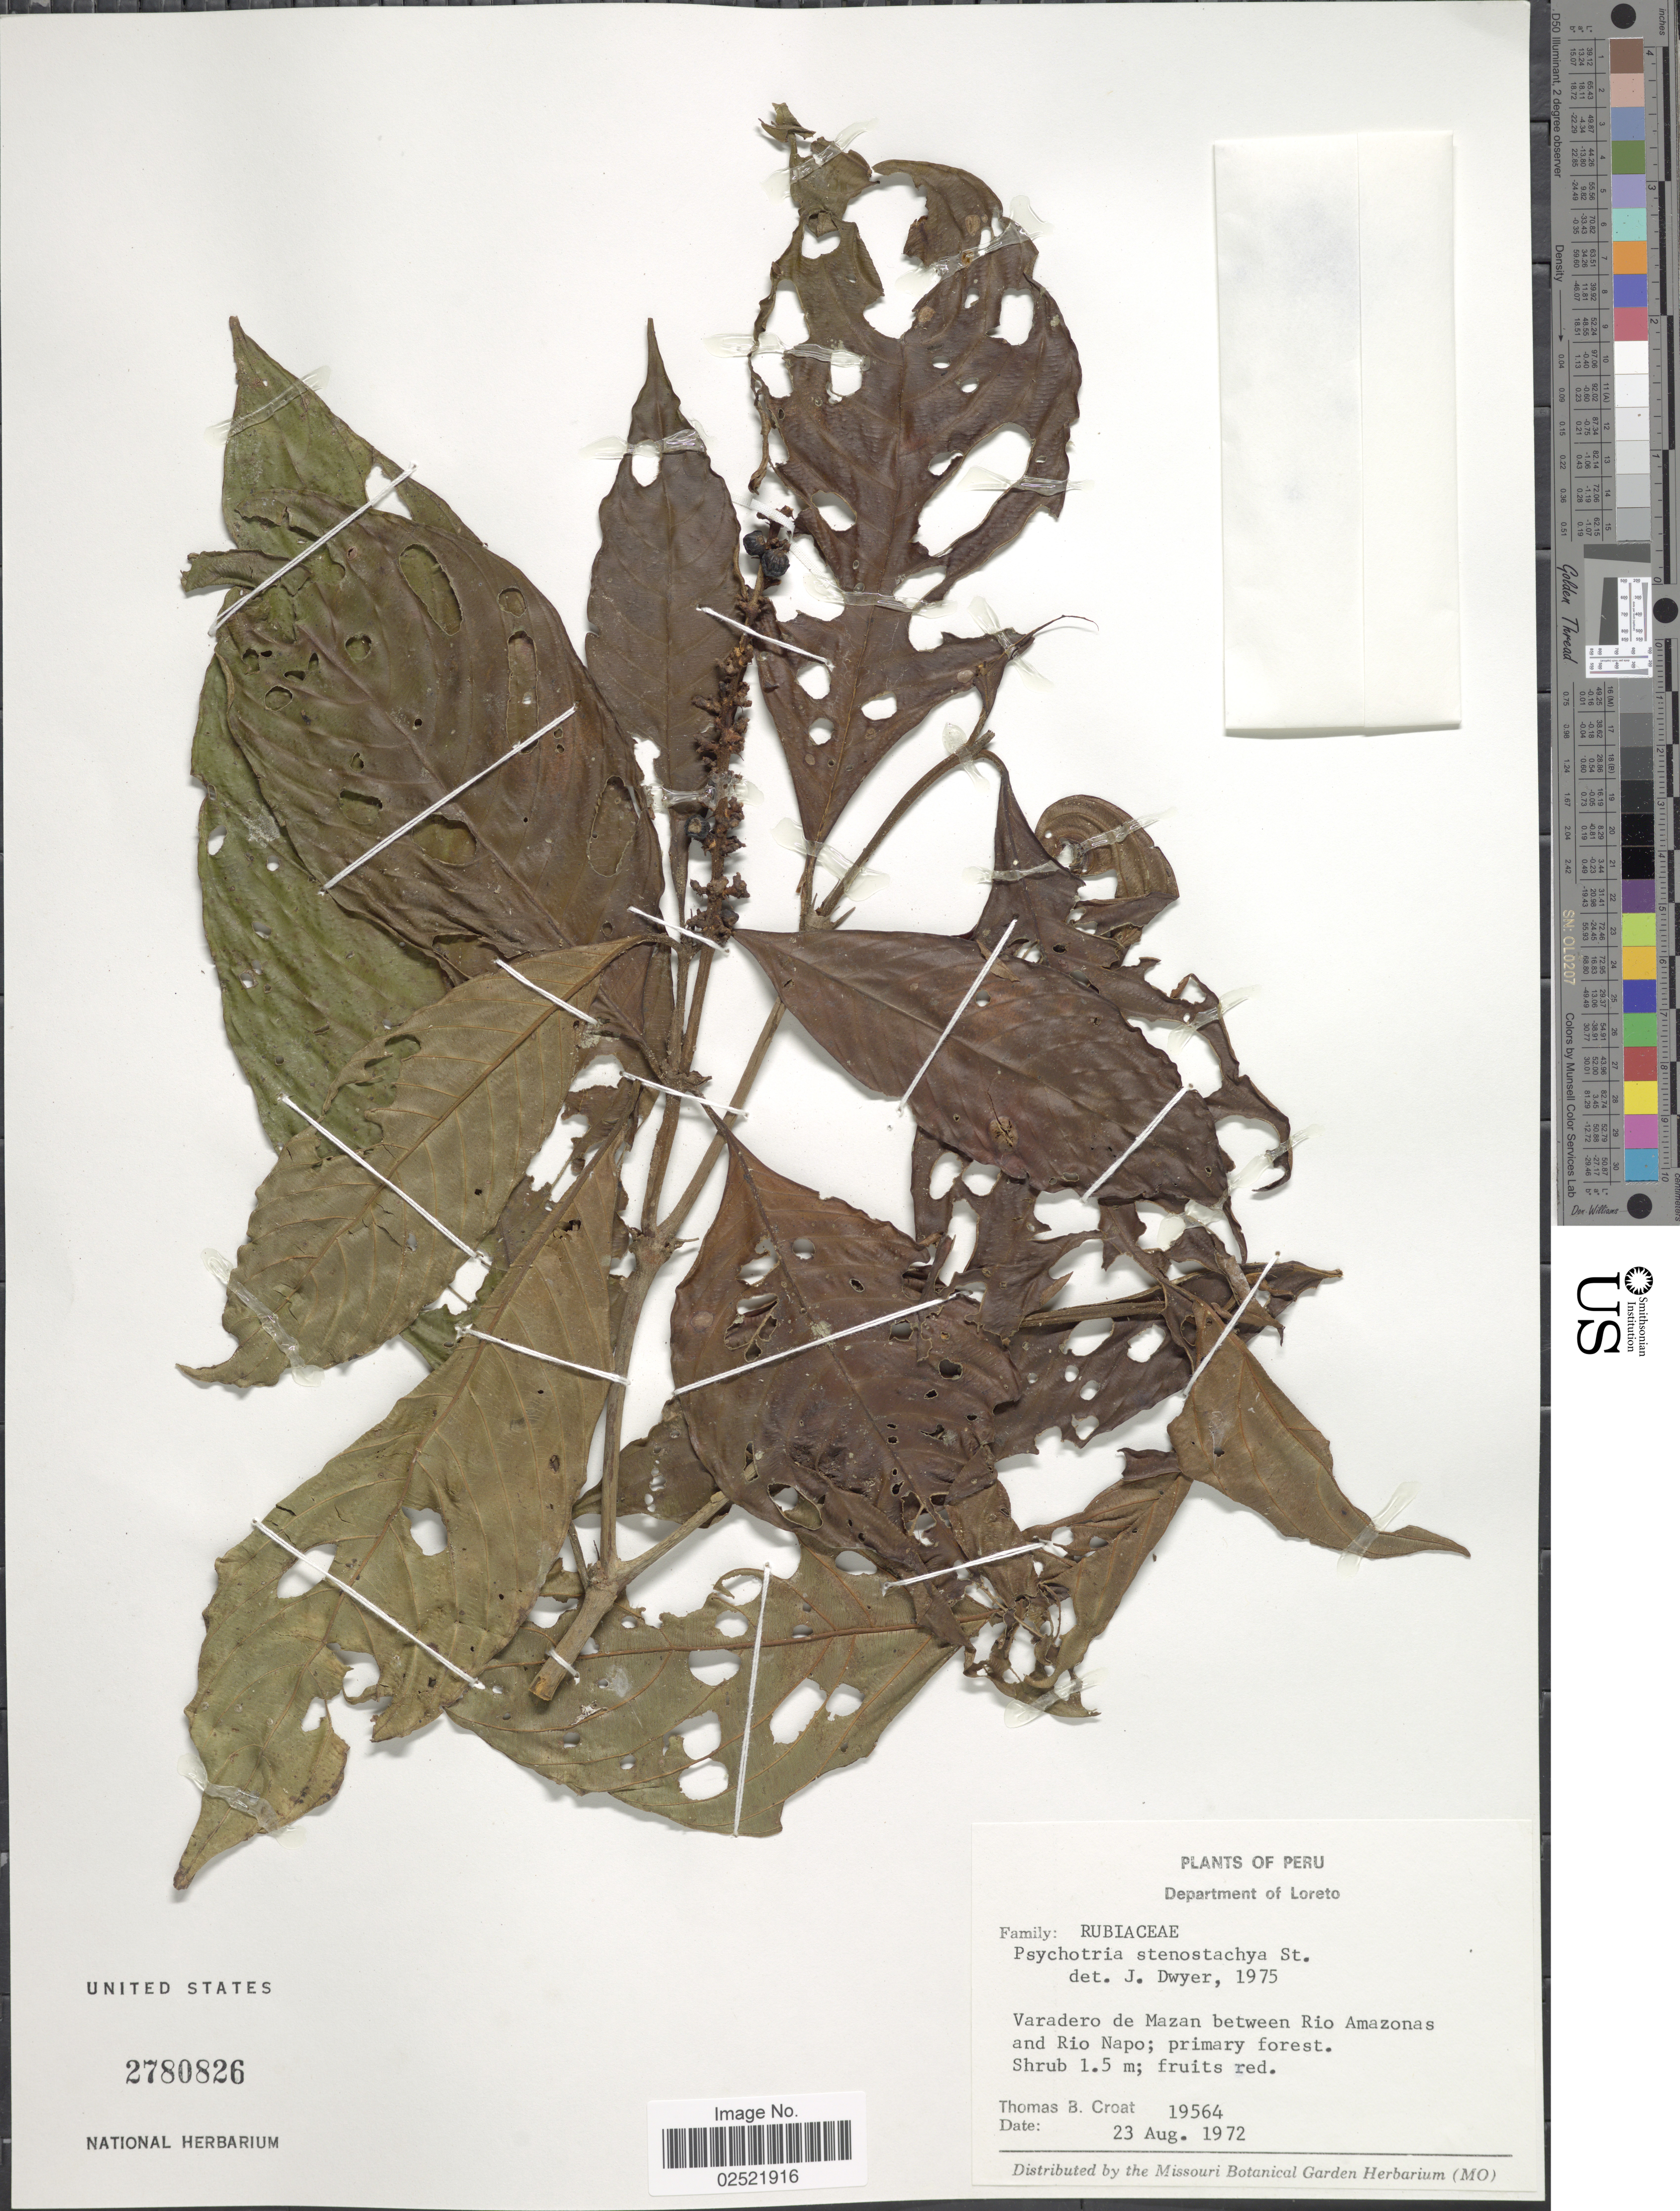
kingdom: Plantae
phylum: Tracheophyta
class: Magnoliopsida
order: Gentianales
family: Rubiaceae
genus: Psychotria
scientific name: Psychotria stenostachya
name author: Standl.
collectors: T. B. Croat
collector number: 19564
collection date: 1972-08-23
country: Peru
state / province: Loreto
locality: Varadero de Mazan between Rio Amazonas and Rio Napo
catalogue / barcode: US 2780826